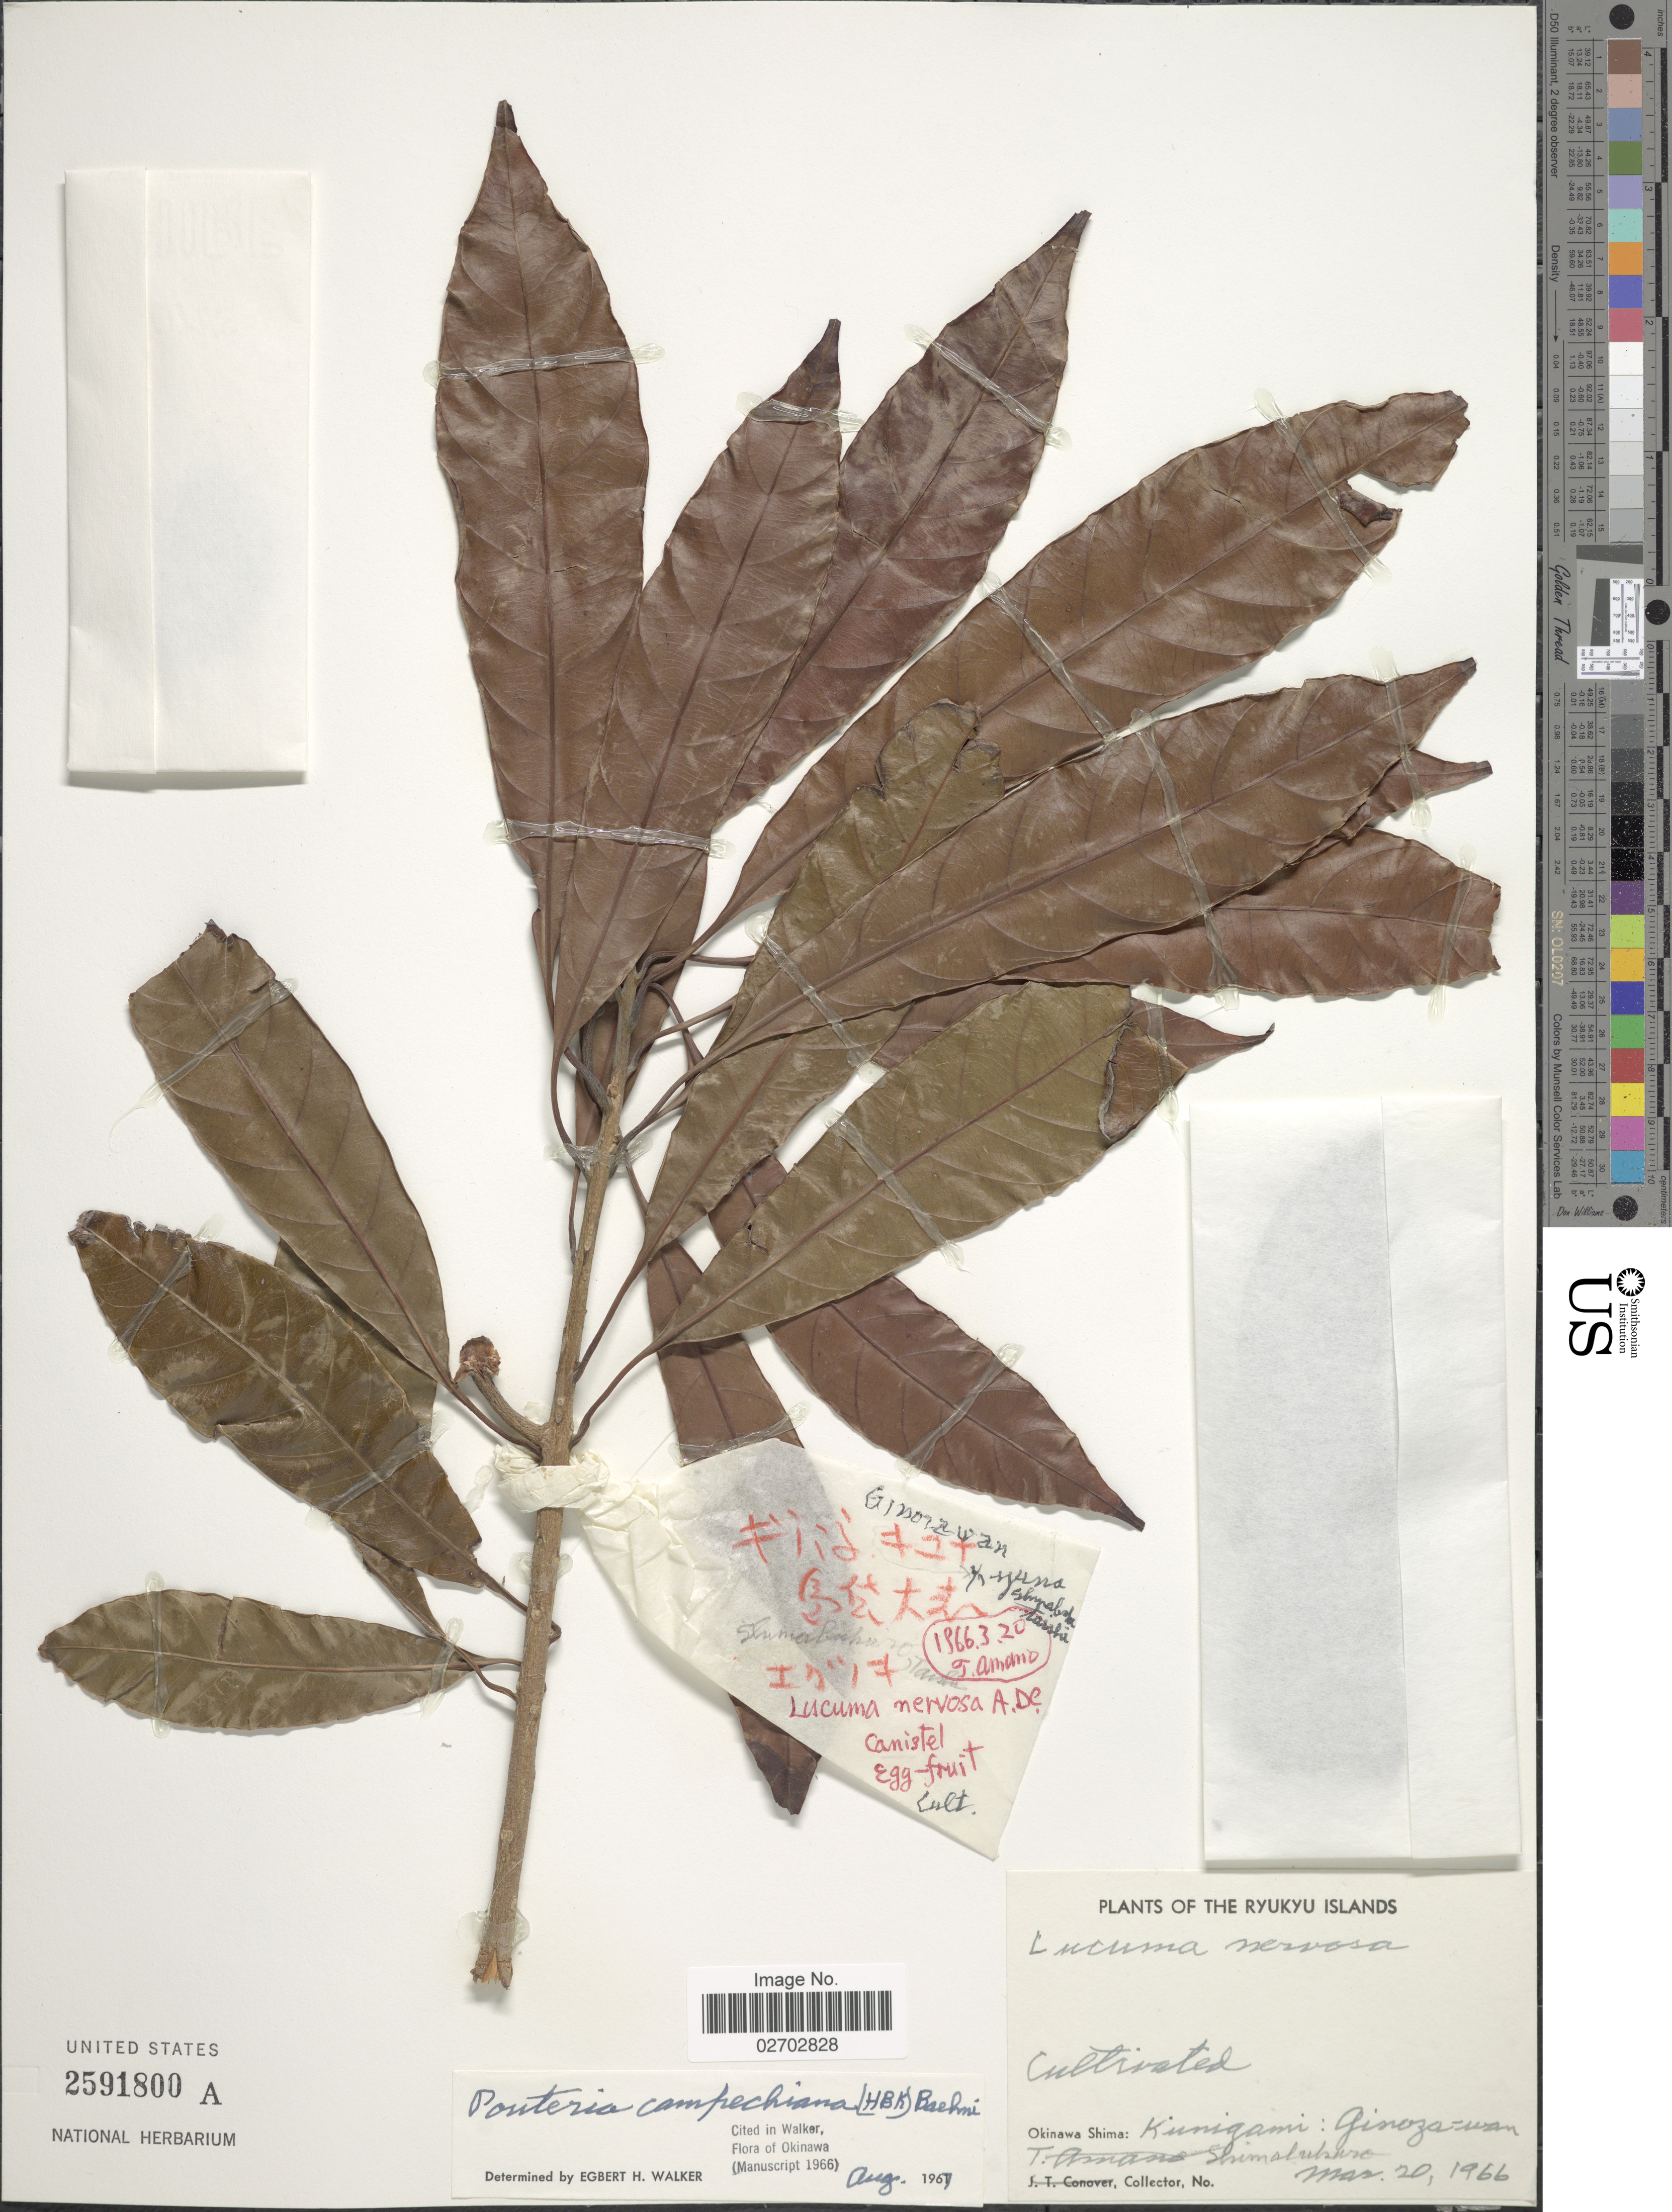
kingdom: Plantae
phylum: Tracheophyta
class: Magnoliopsida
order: Ericales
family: Sapotaceae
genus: Pouteria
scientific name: Pouteria campechiana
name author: (Kunth) Baehni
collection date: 1966-03-20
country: Japan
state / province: Okinawa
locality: Ryukyu Islands. Kunigami: Ginoza-san. Shimabukuro.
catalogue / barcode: US 2591800A